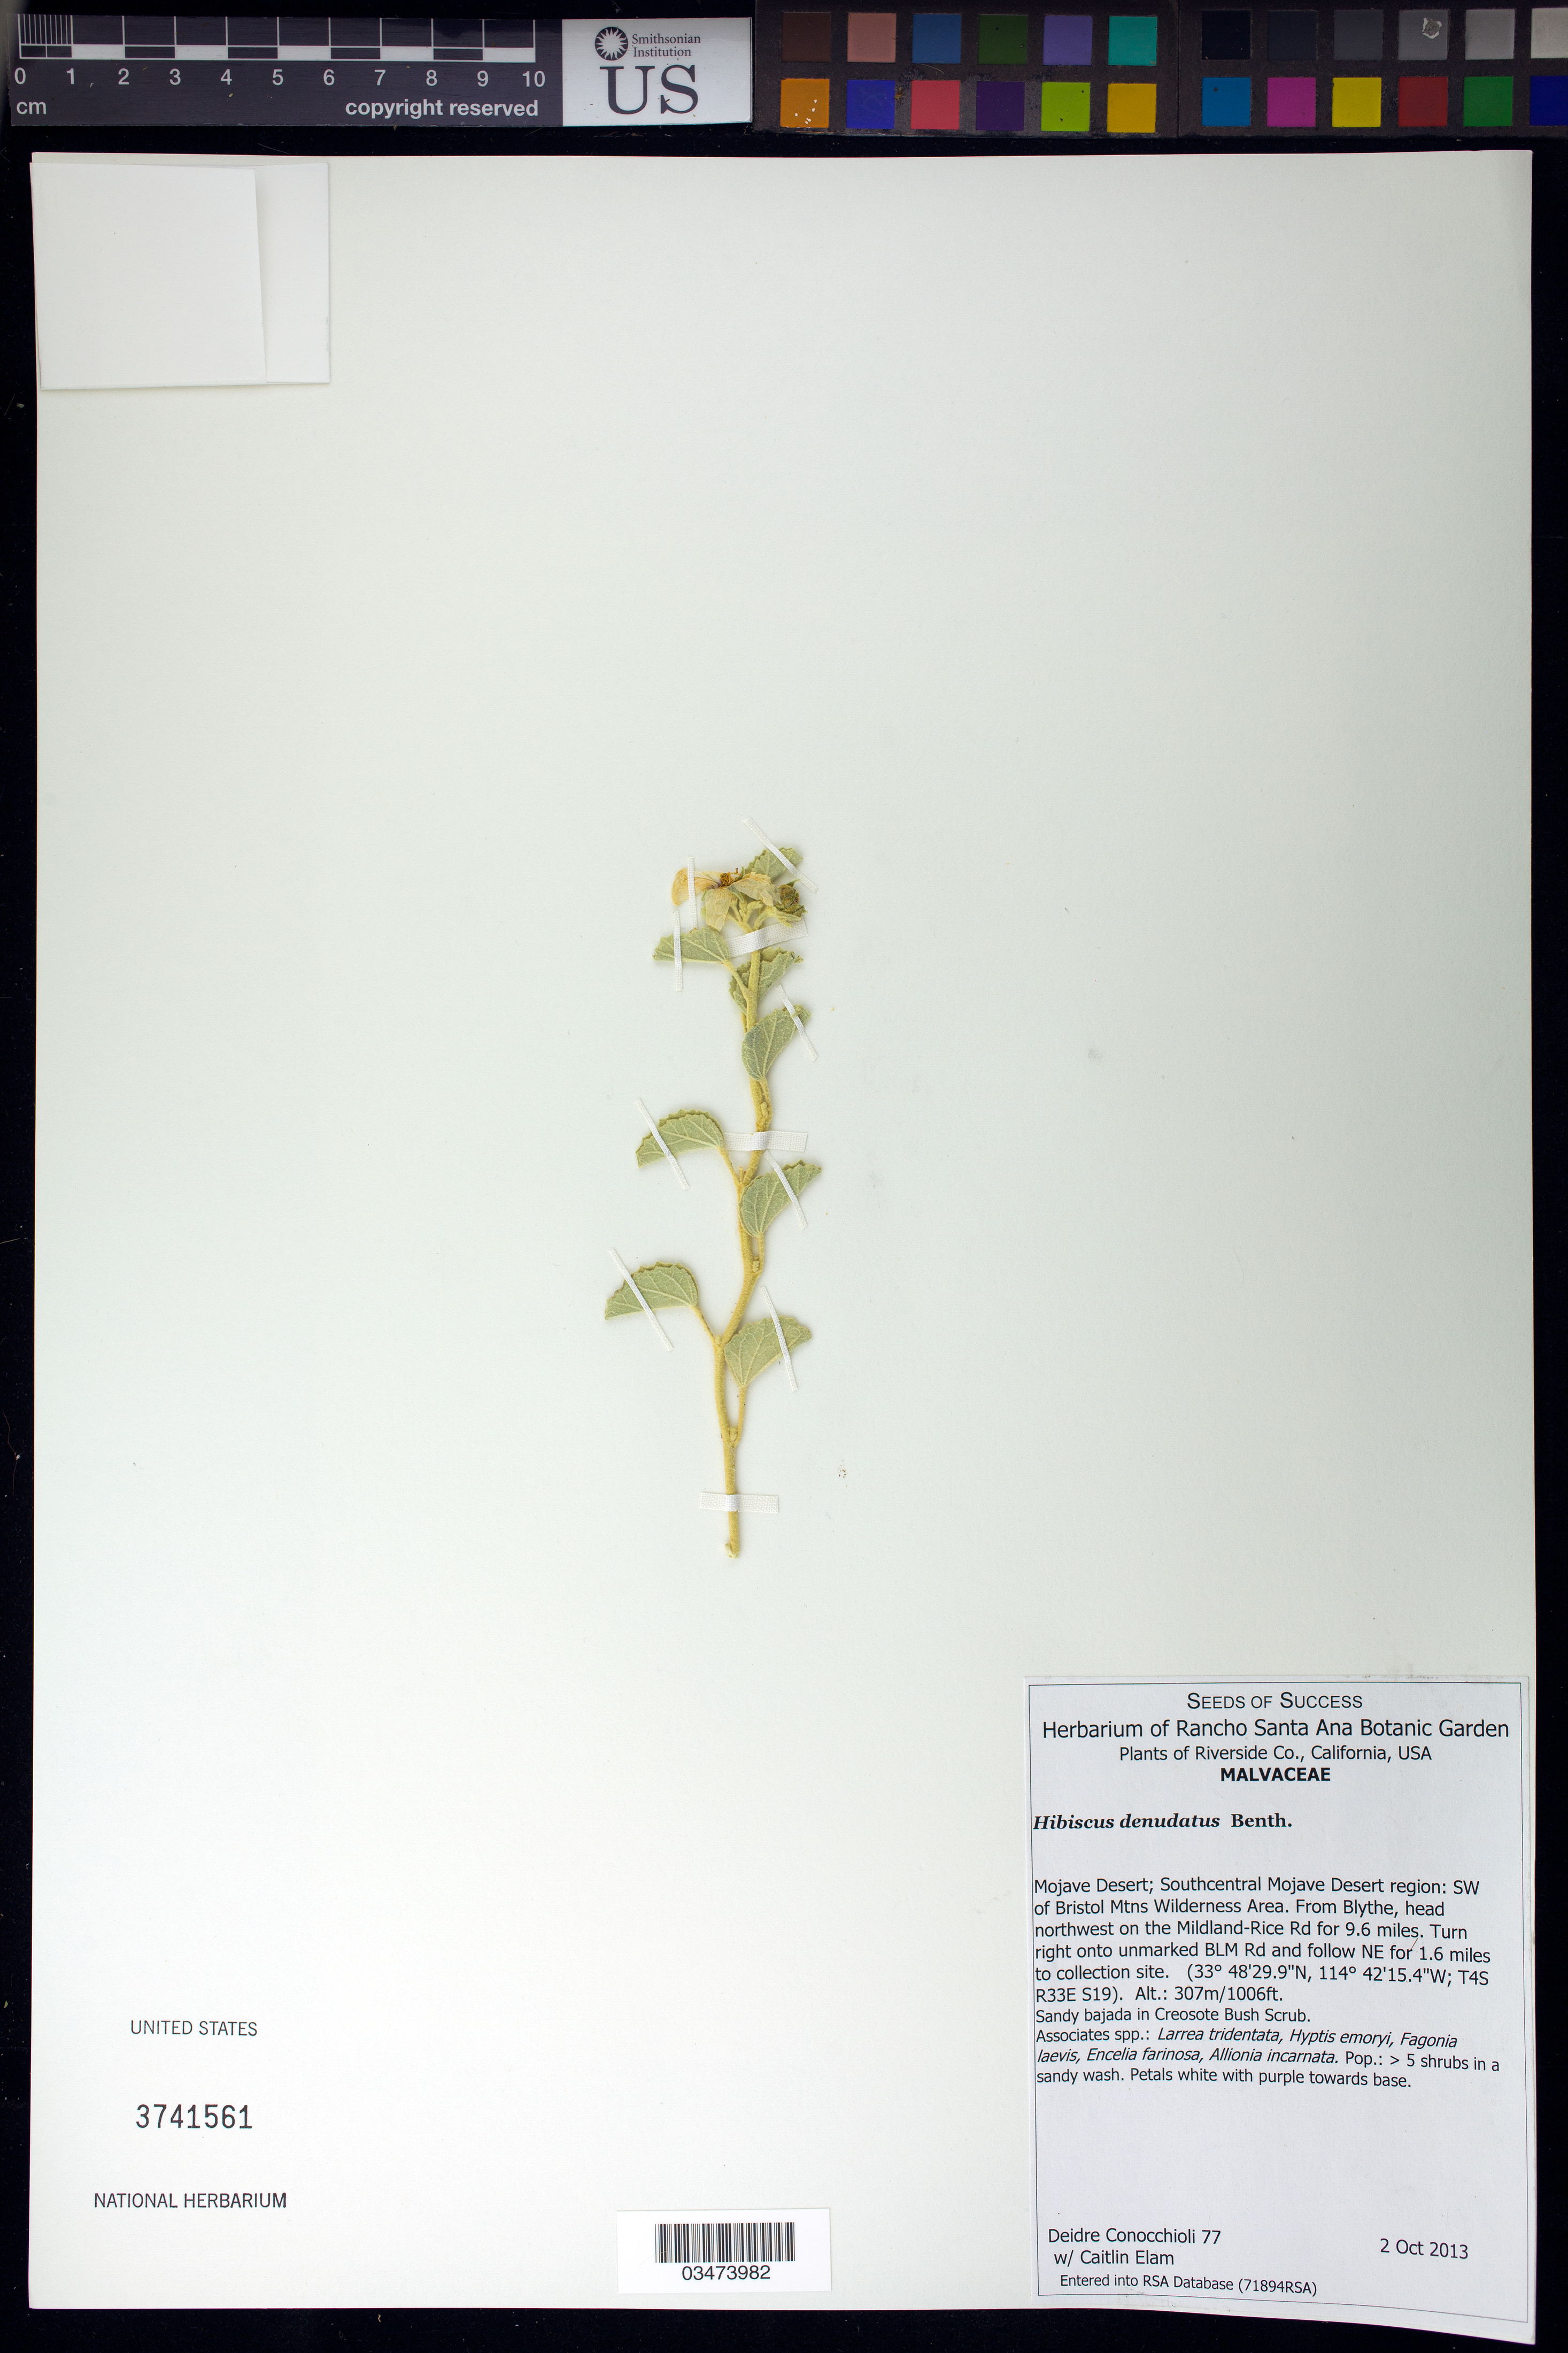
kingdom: Plantae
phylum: Tracheophyta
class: Magnoliopsida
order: Malvales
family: Malvaceae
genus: Hibiscus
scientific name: Hibiscus denudatus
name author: Benth.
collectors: D. Conocchioli & C. Elam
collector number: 77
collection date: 2013-10-02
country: United States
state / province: California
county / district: Imperial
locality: Mojave Desert, Southcentral region, SW of Bristol Mnts Wilderness Area.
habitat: Sandy bajada in Creosote Bush Scrub. Associated species: Larrea tridentata, Hyptis emoryi, Fagonia laevis, Encelia farinosa, Allionia incarnata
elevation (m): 307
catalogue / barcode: US 3741561